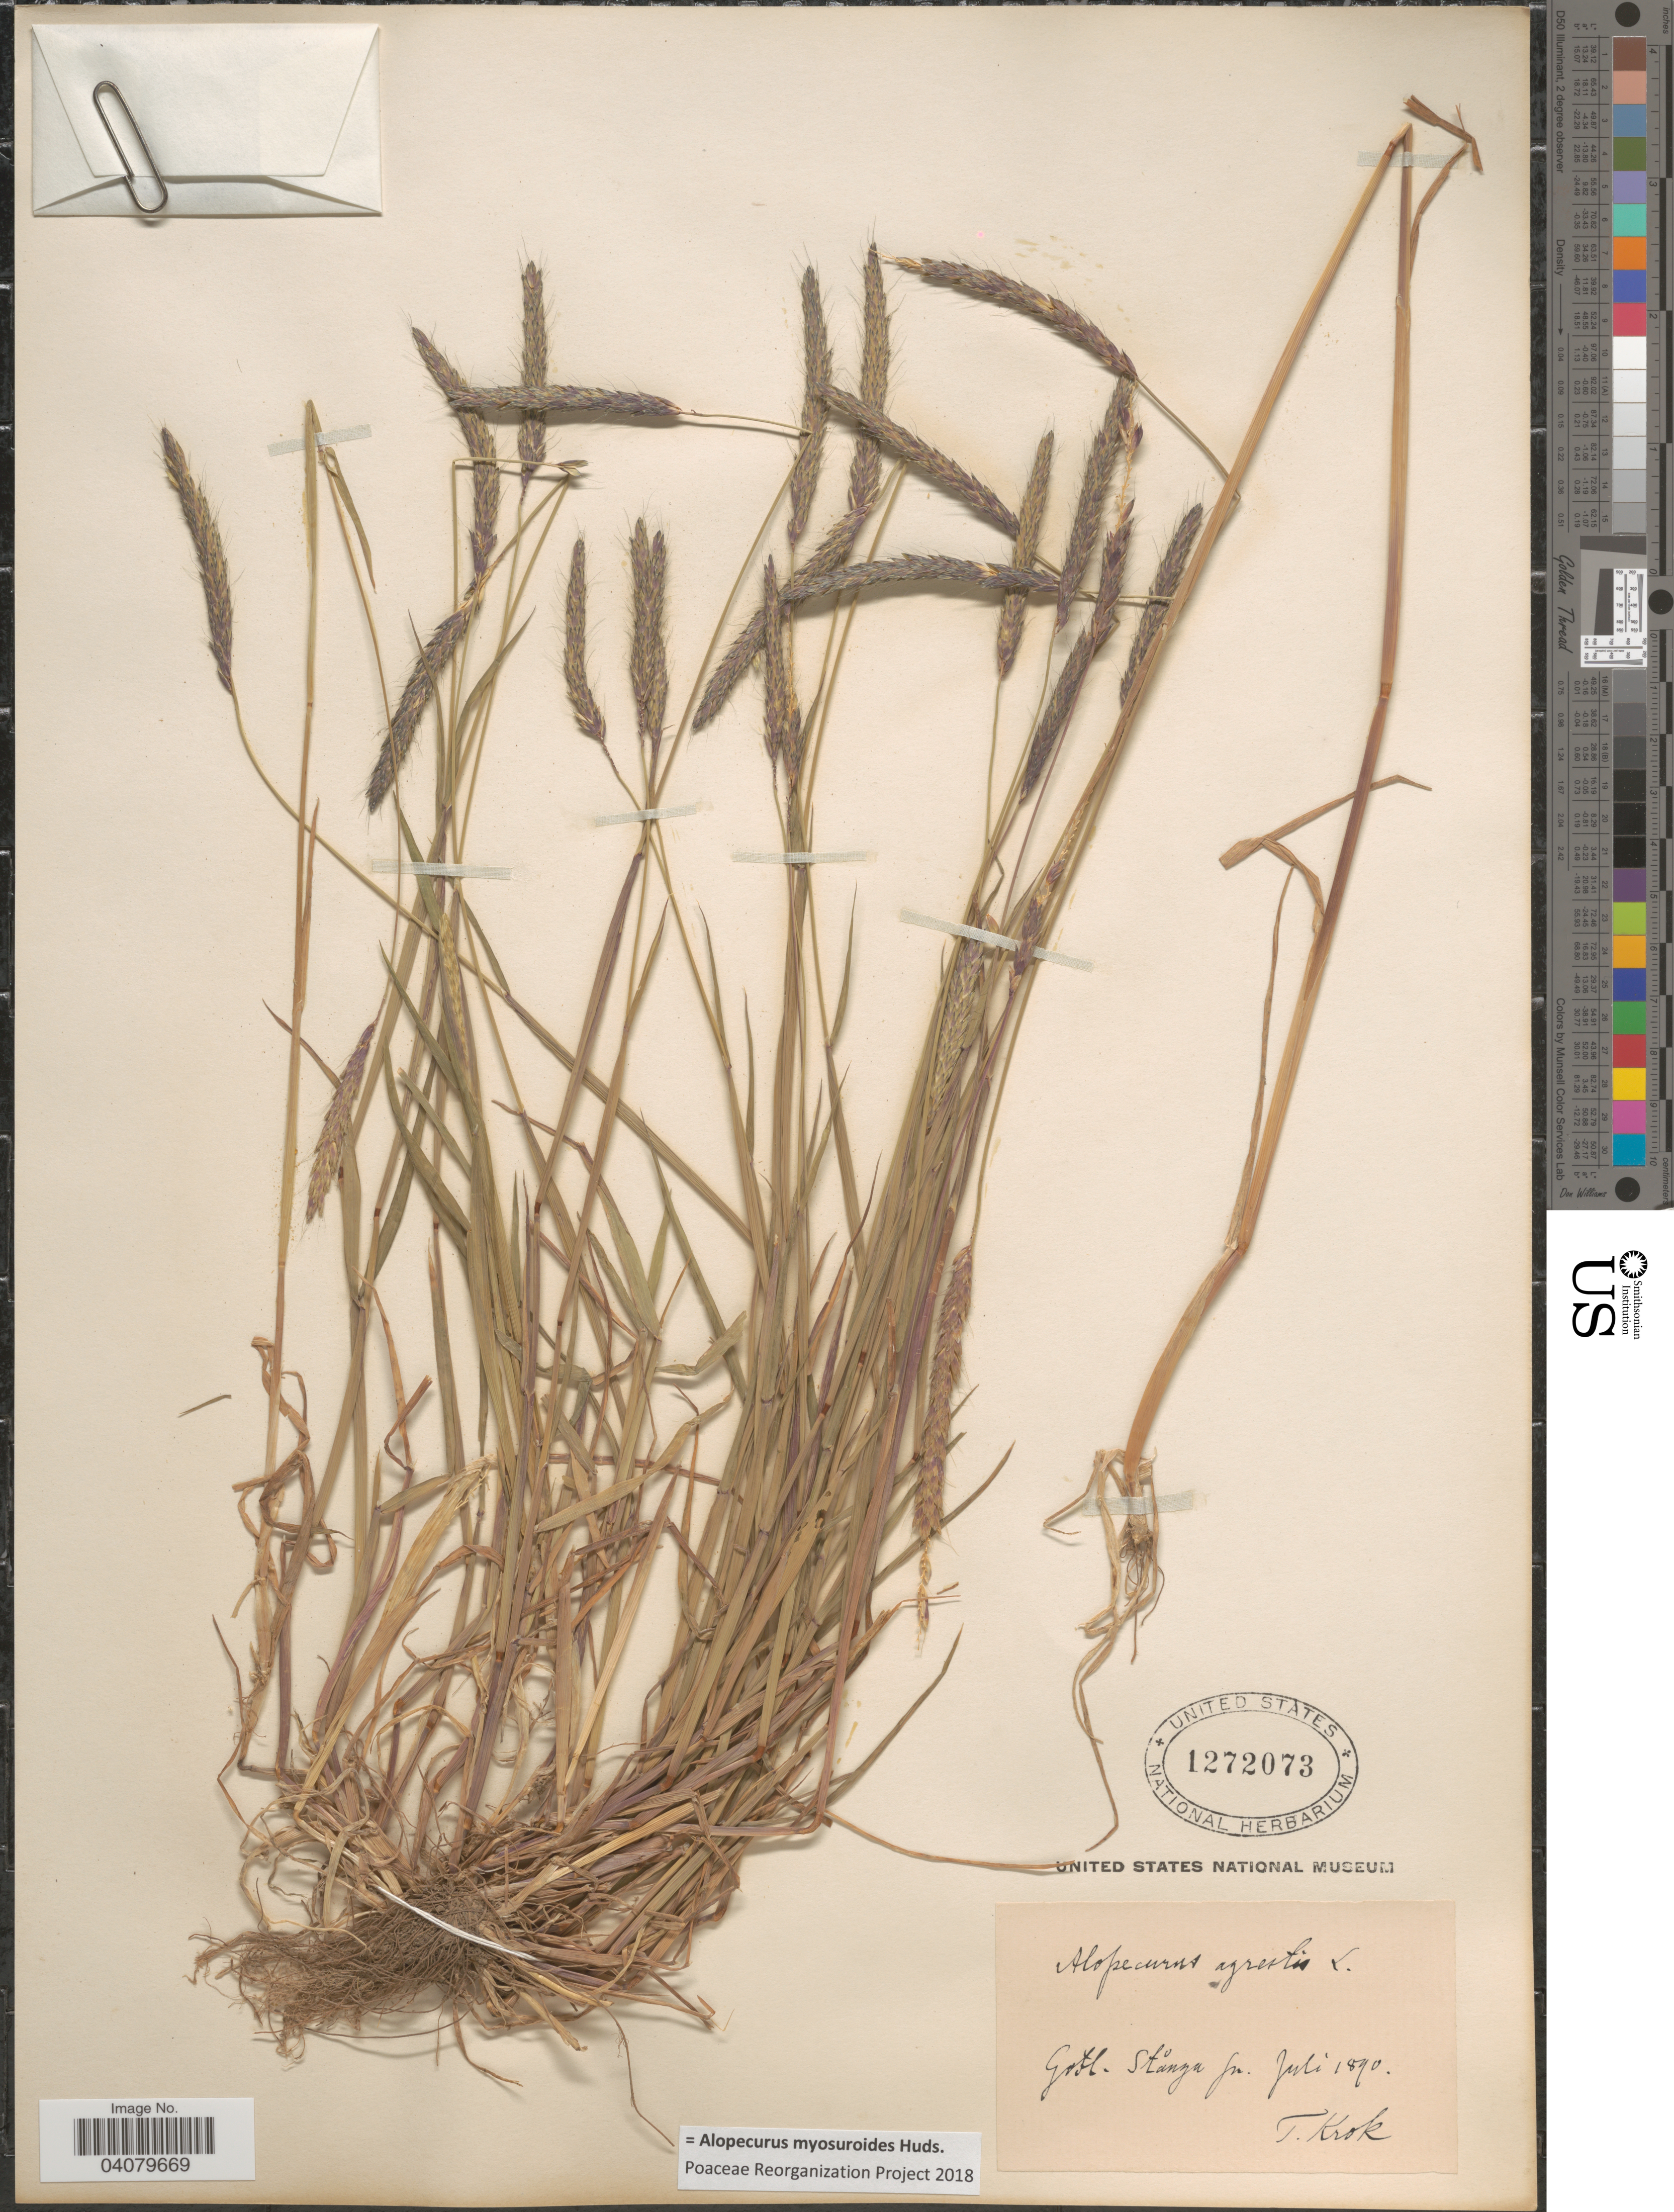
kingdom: Plantae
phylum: Tracheophyta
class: Liliopsida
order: Poales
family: Poaceae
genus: Alopecurus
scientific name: Alopecurus myosuroides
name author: Huds.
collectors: T. Krok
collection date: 1890-07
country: Sweden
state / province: Gotland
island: Gotland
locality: Gotl. Stånga fr.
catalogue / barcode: US 1272073